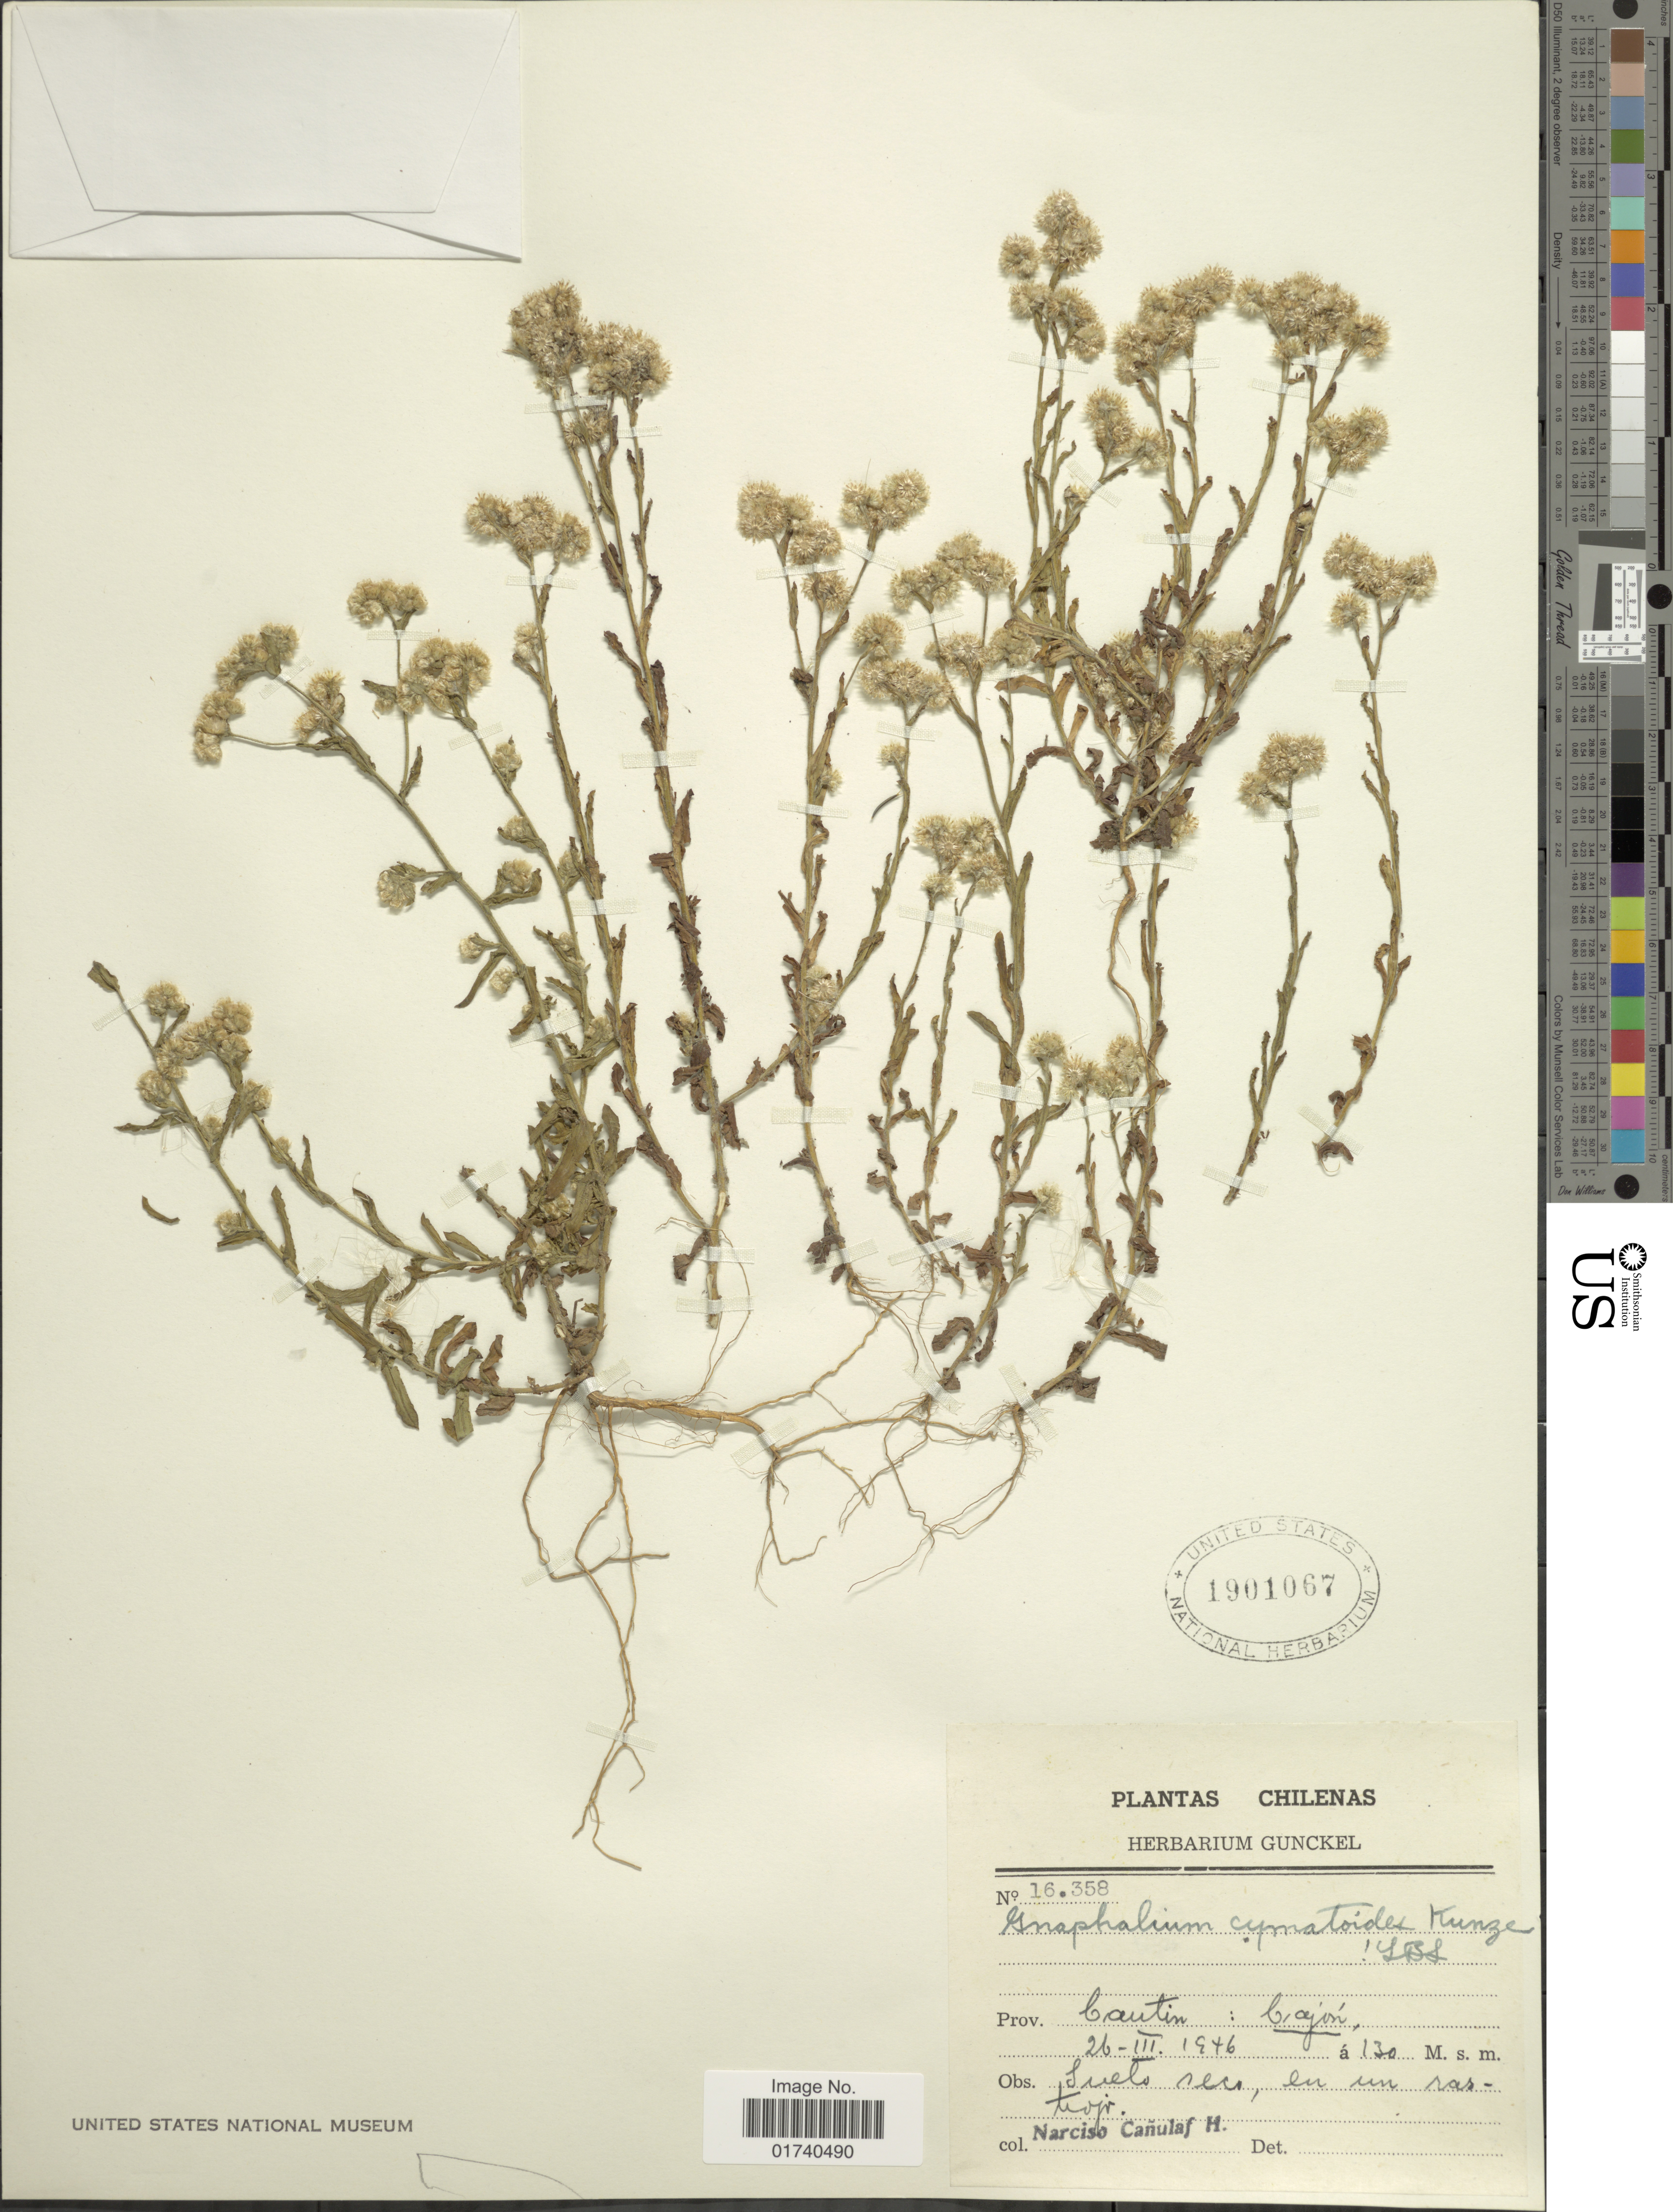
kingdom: Plantae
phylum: Tracheophyta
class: Magnoliopsida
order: Asterales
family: Asteraceae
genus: Pseudognaphalium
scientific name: Pseudognaphalium cymatoides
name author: (Kunze ex DC.) Anderb.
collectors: N. Canulaf H.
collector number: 16358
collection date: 1946-03-26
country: Chile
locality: Chilenas. Prov. Cautin: Cayon.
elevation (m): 130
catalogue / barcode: US 1901067